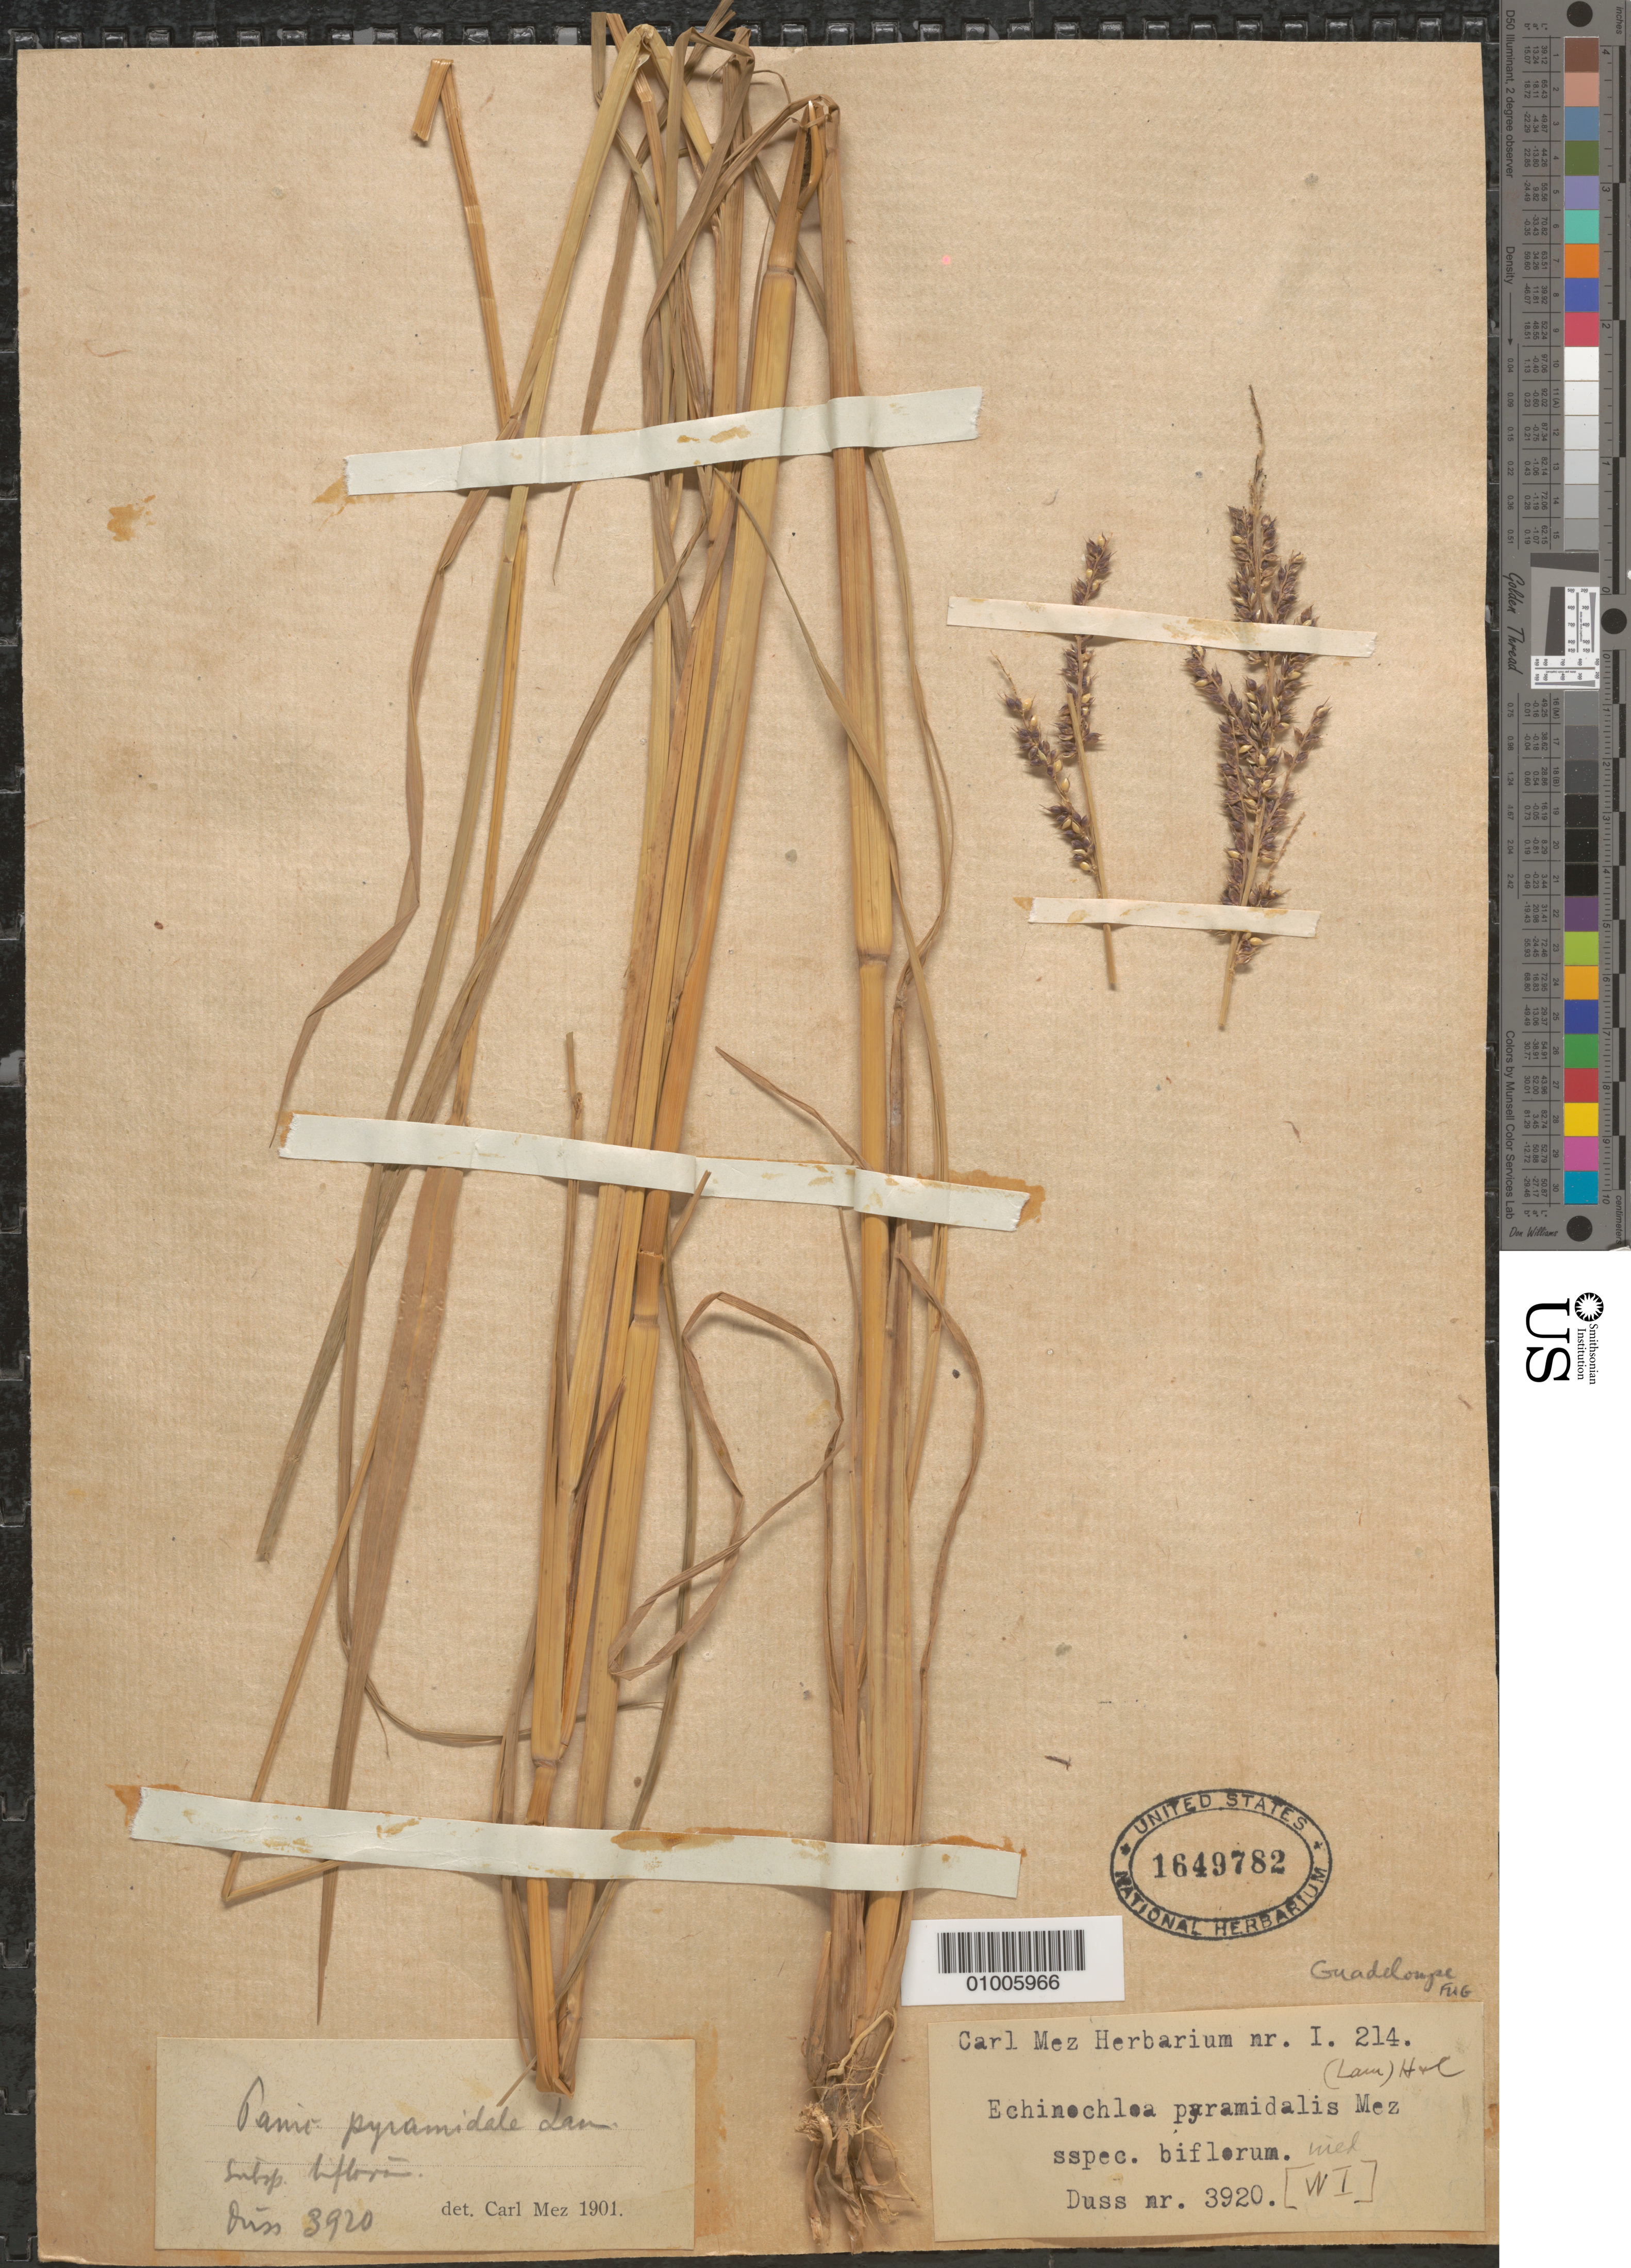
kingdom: Plantae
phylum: Tracheophyta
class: Liliopsida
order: Poales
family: Poaceae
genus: Echinochloa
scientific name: Echinochloa pyramidalis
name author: (Lam.) Hitchc. & Chase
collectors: Père Duss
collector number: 3920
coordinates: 0 N, 0 E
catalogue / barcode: US 1649782